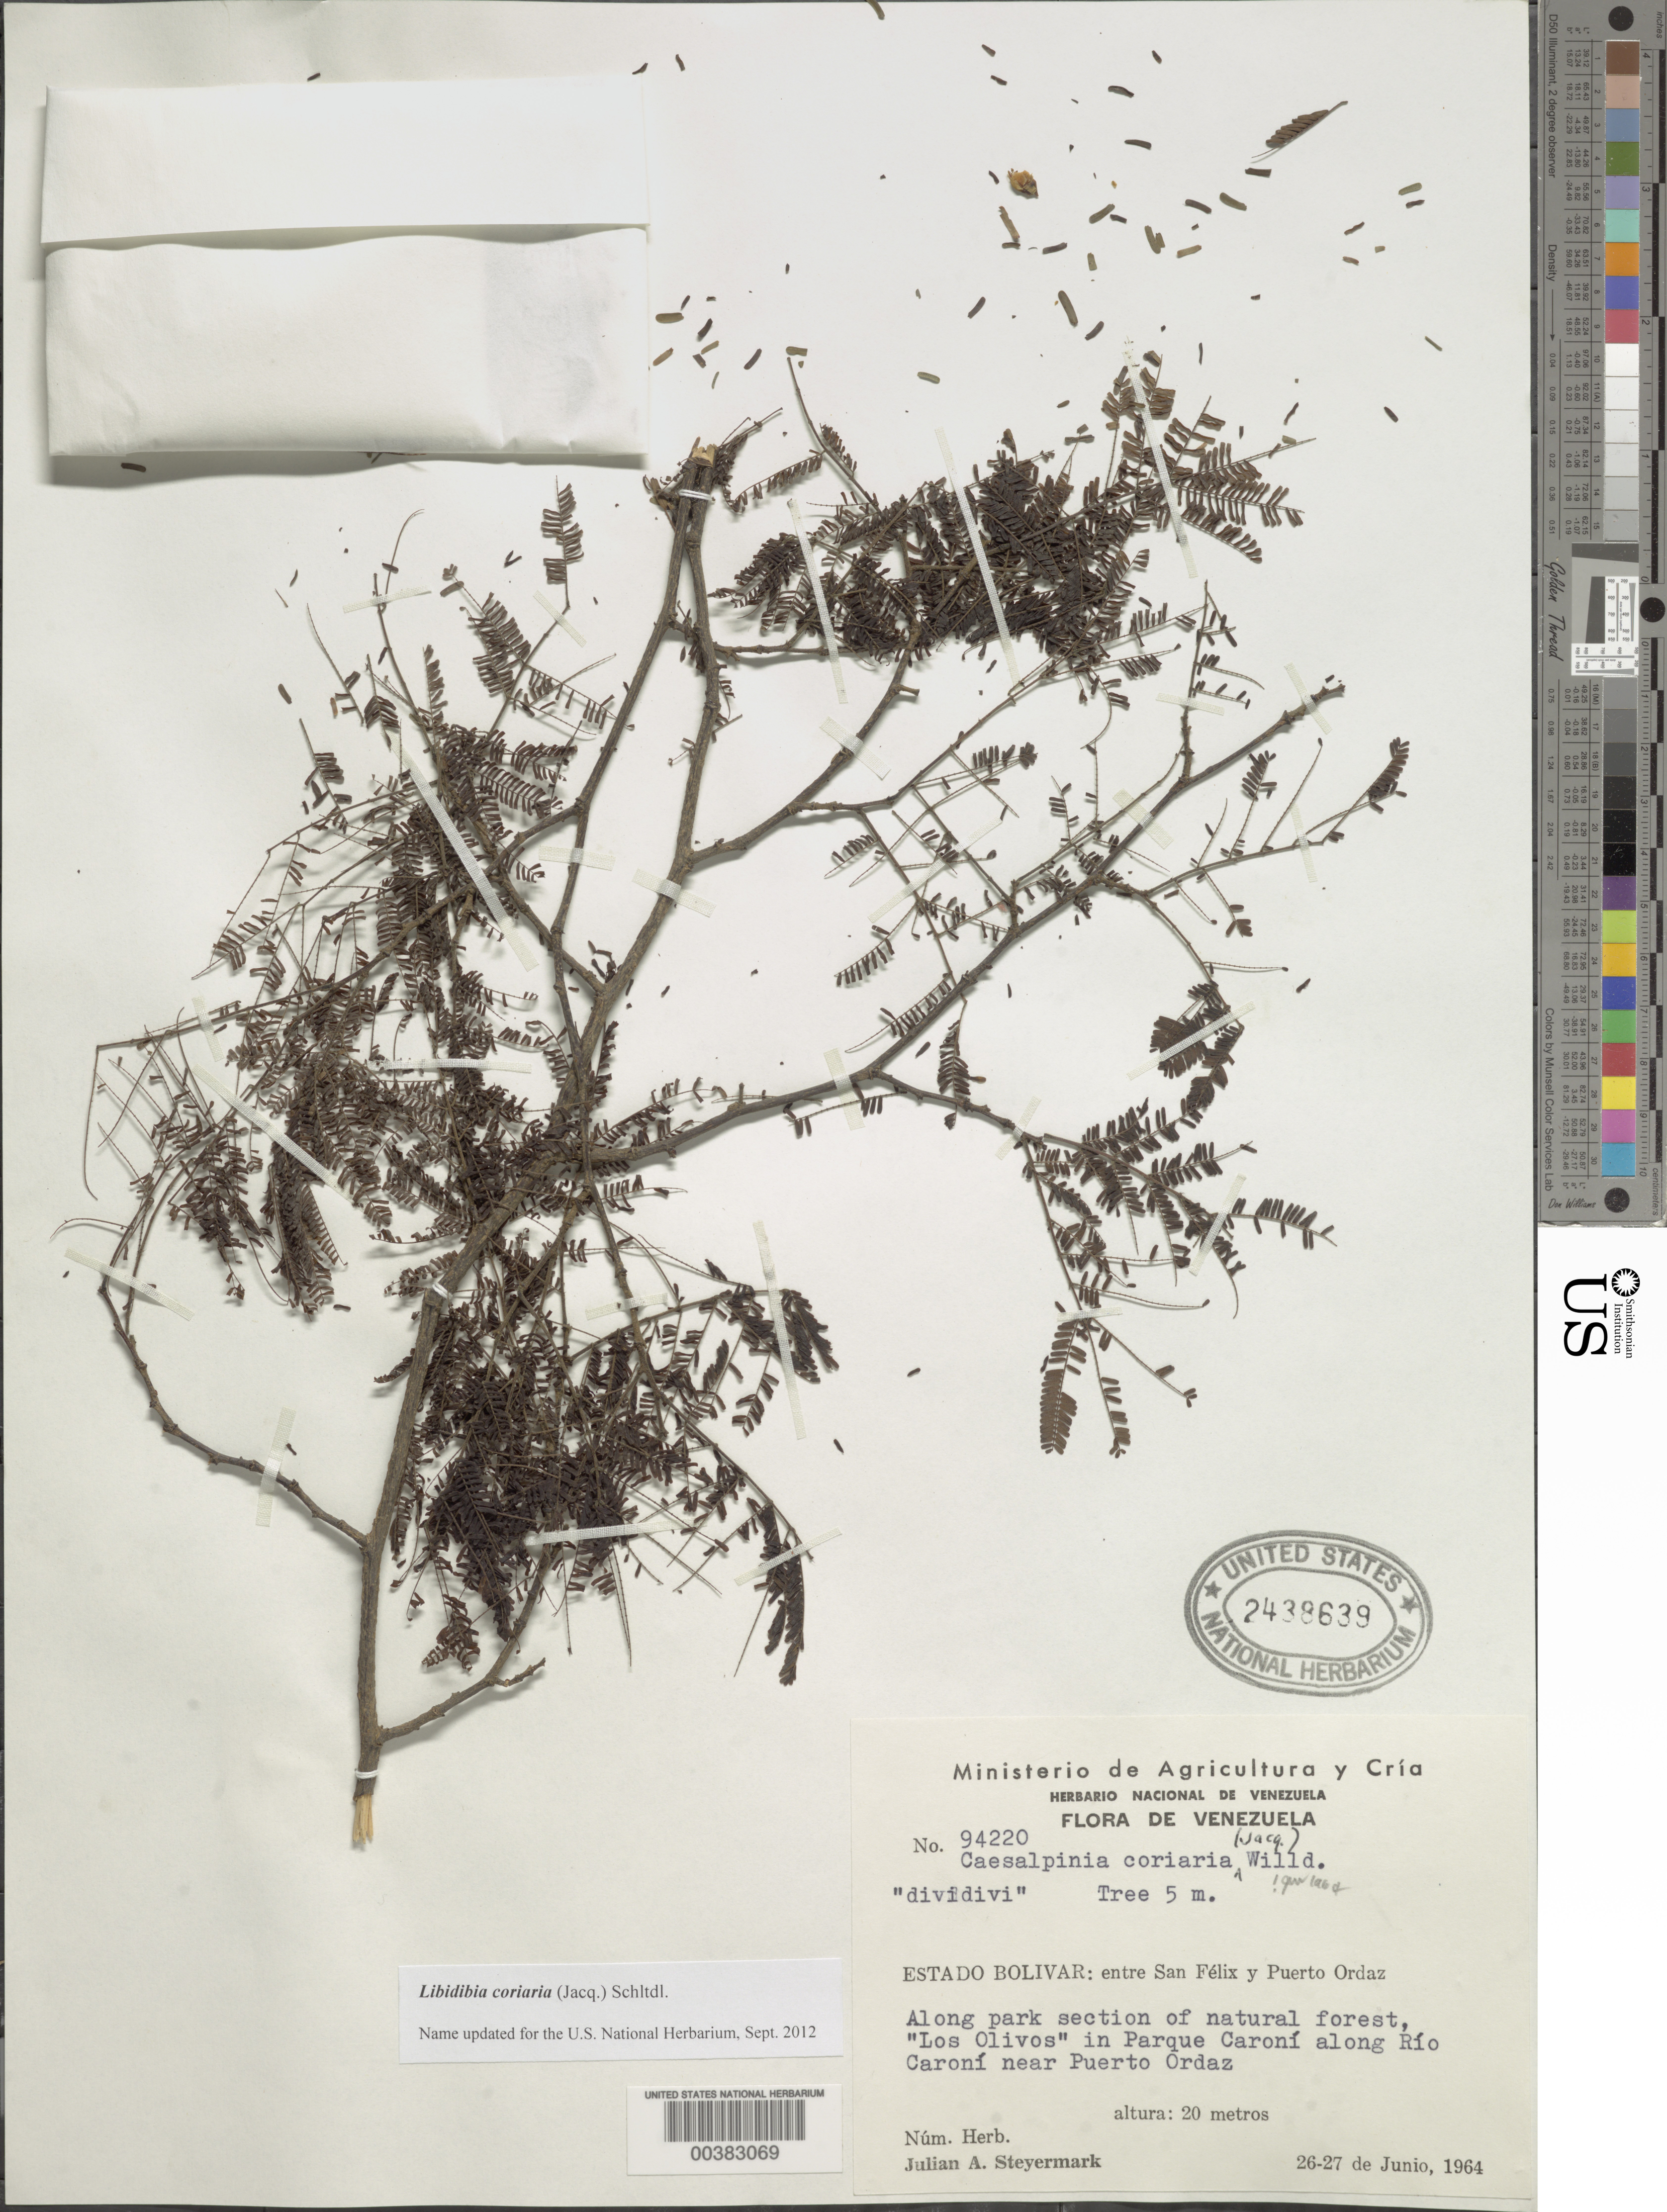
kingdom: Plantae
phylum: Tracheophyta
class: Magnoliopsida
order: Fabales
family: Fabaceae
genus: Libidibia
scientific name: Libidibia coriaria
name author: (Jacq.) Schltdl.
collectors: J. Steyermark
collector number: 94220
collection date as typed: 26 Jun 1964 and 27 Jun 1964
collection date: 1964-06-26,1964-06-27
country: Venezuela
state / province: Bolivar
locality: Entre san felix y puerto ordaz; park section of natural forest "los olivos" in parque caroni along rio caroni near puerto ordaz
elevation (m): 20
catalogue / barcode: US 2438639